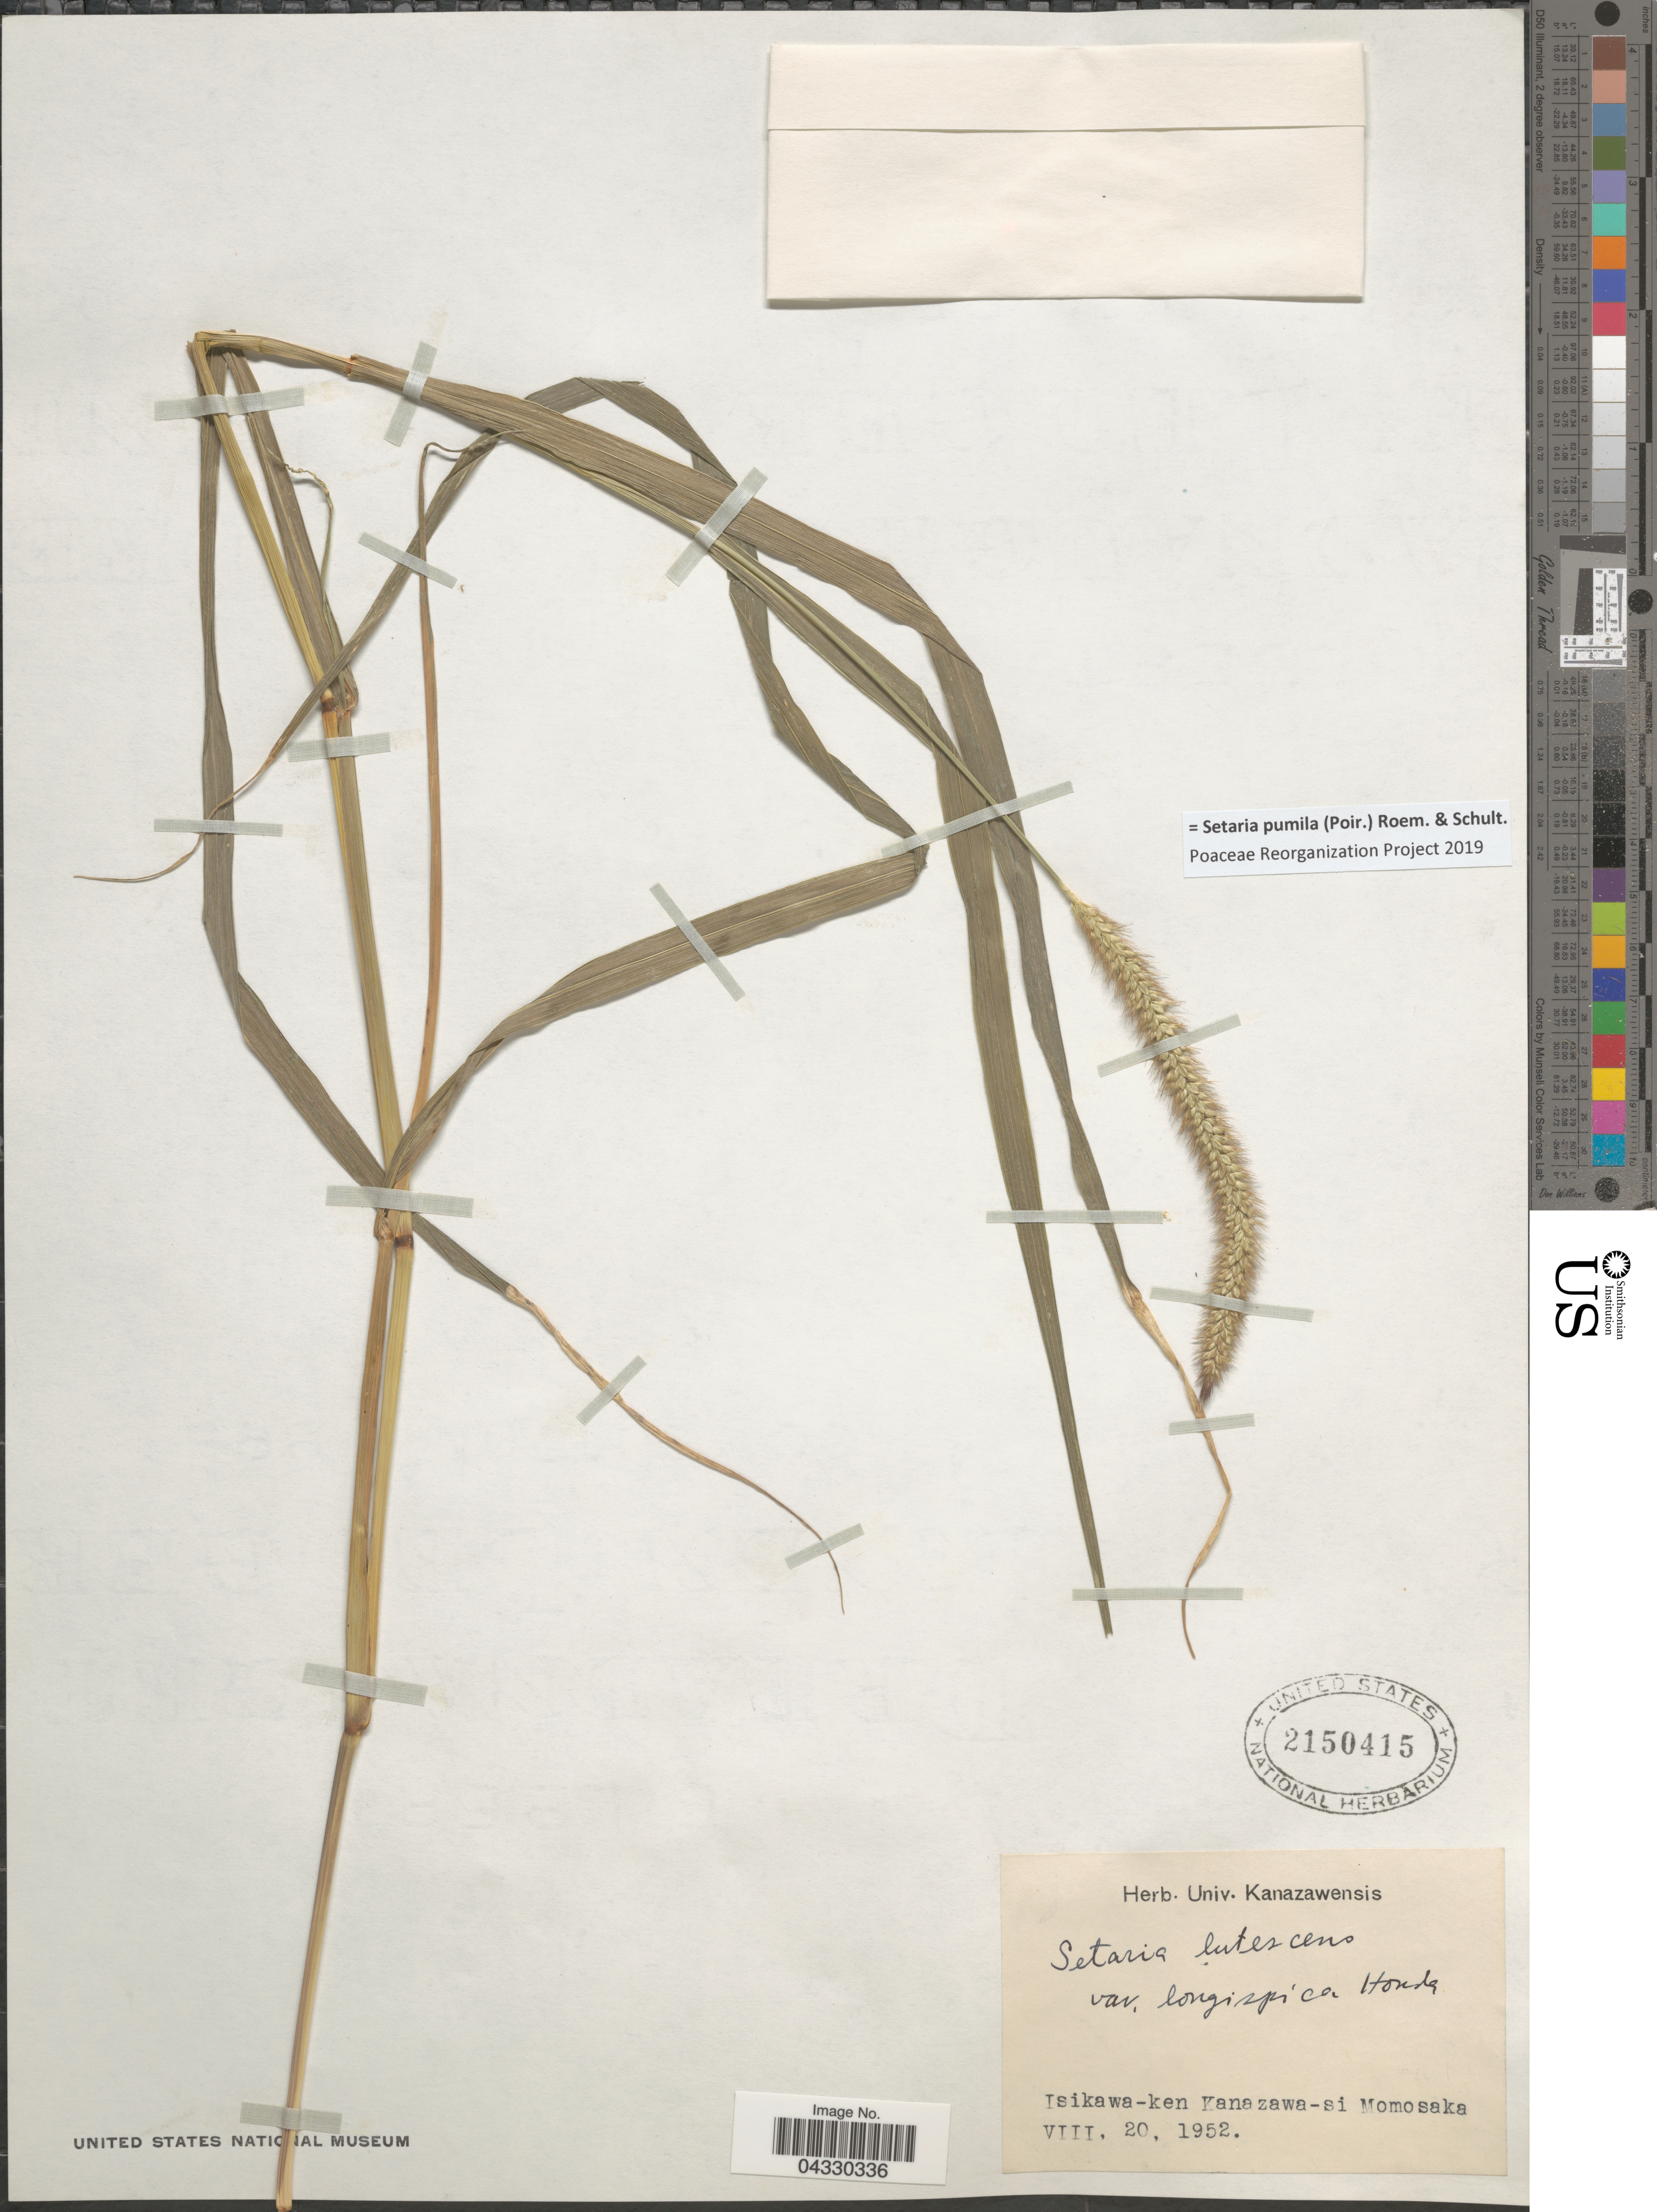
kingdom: Plantae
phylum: Tracheophyta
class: Liliopsida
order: Poales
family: Poaceae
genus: Setaria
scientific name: Setaria pumila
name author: (Poir.) Roem. & Schult.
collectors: Ex Herb. Univ. Kanazawensis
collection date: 1952-08-20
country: Japan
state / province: Isikawa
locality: Isikawa-ken. Kanazawa-si. Momosaka.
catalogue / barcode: US 2150415